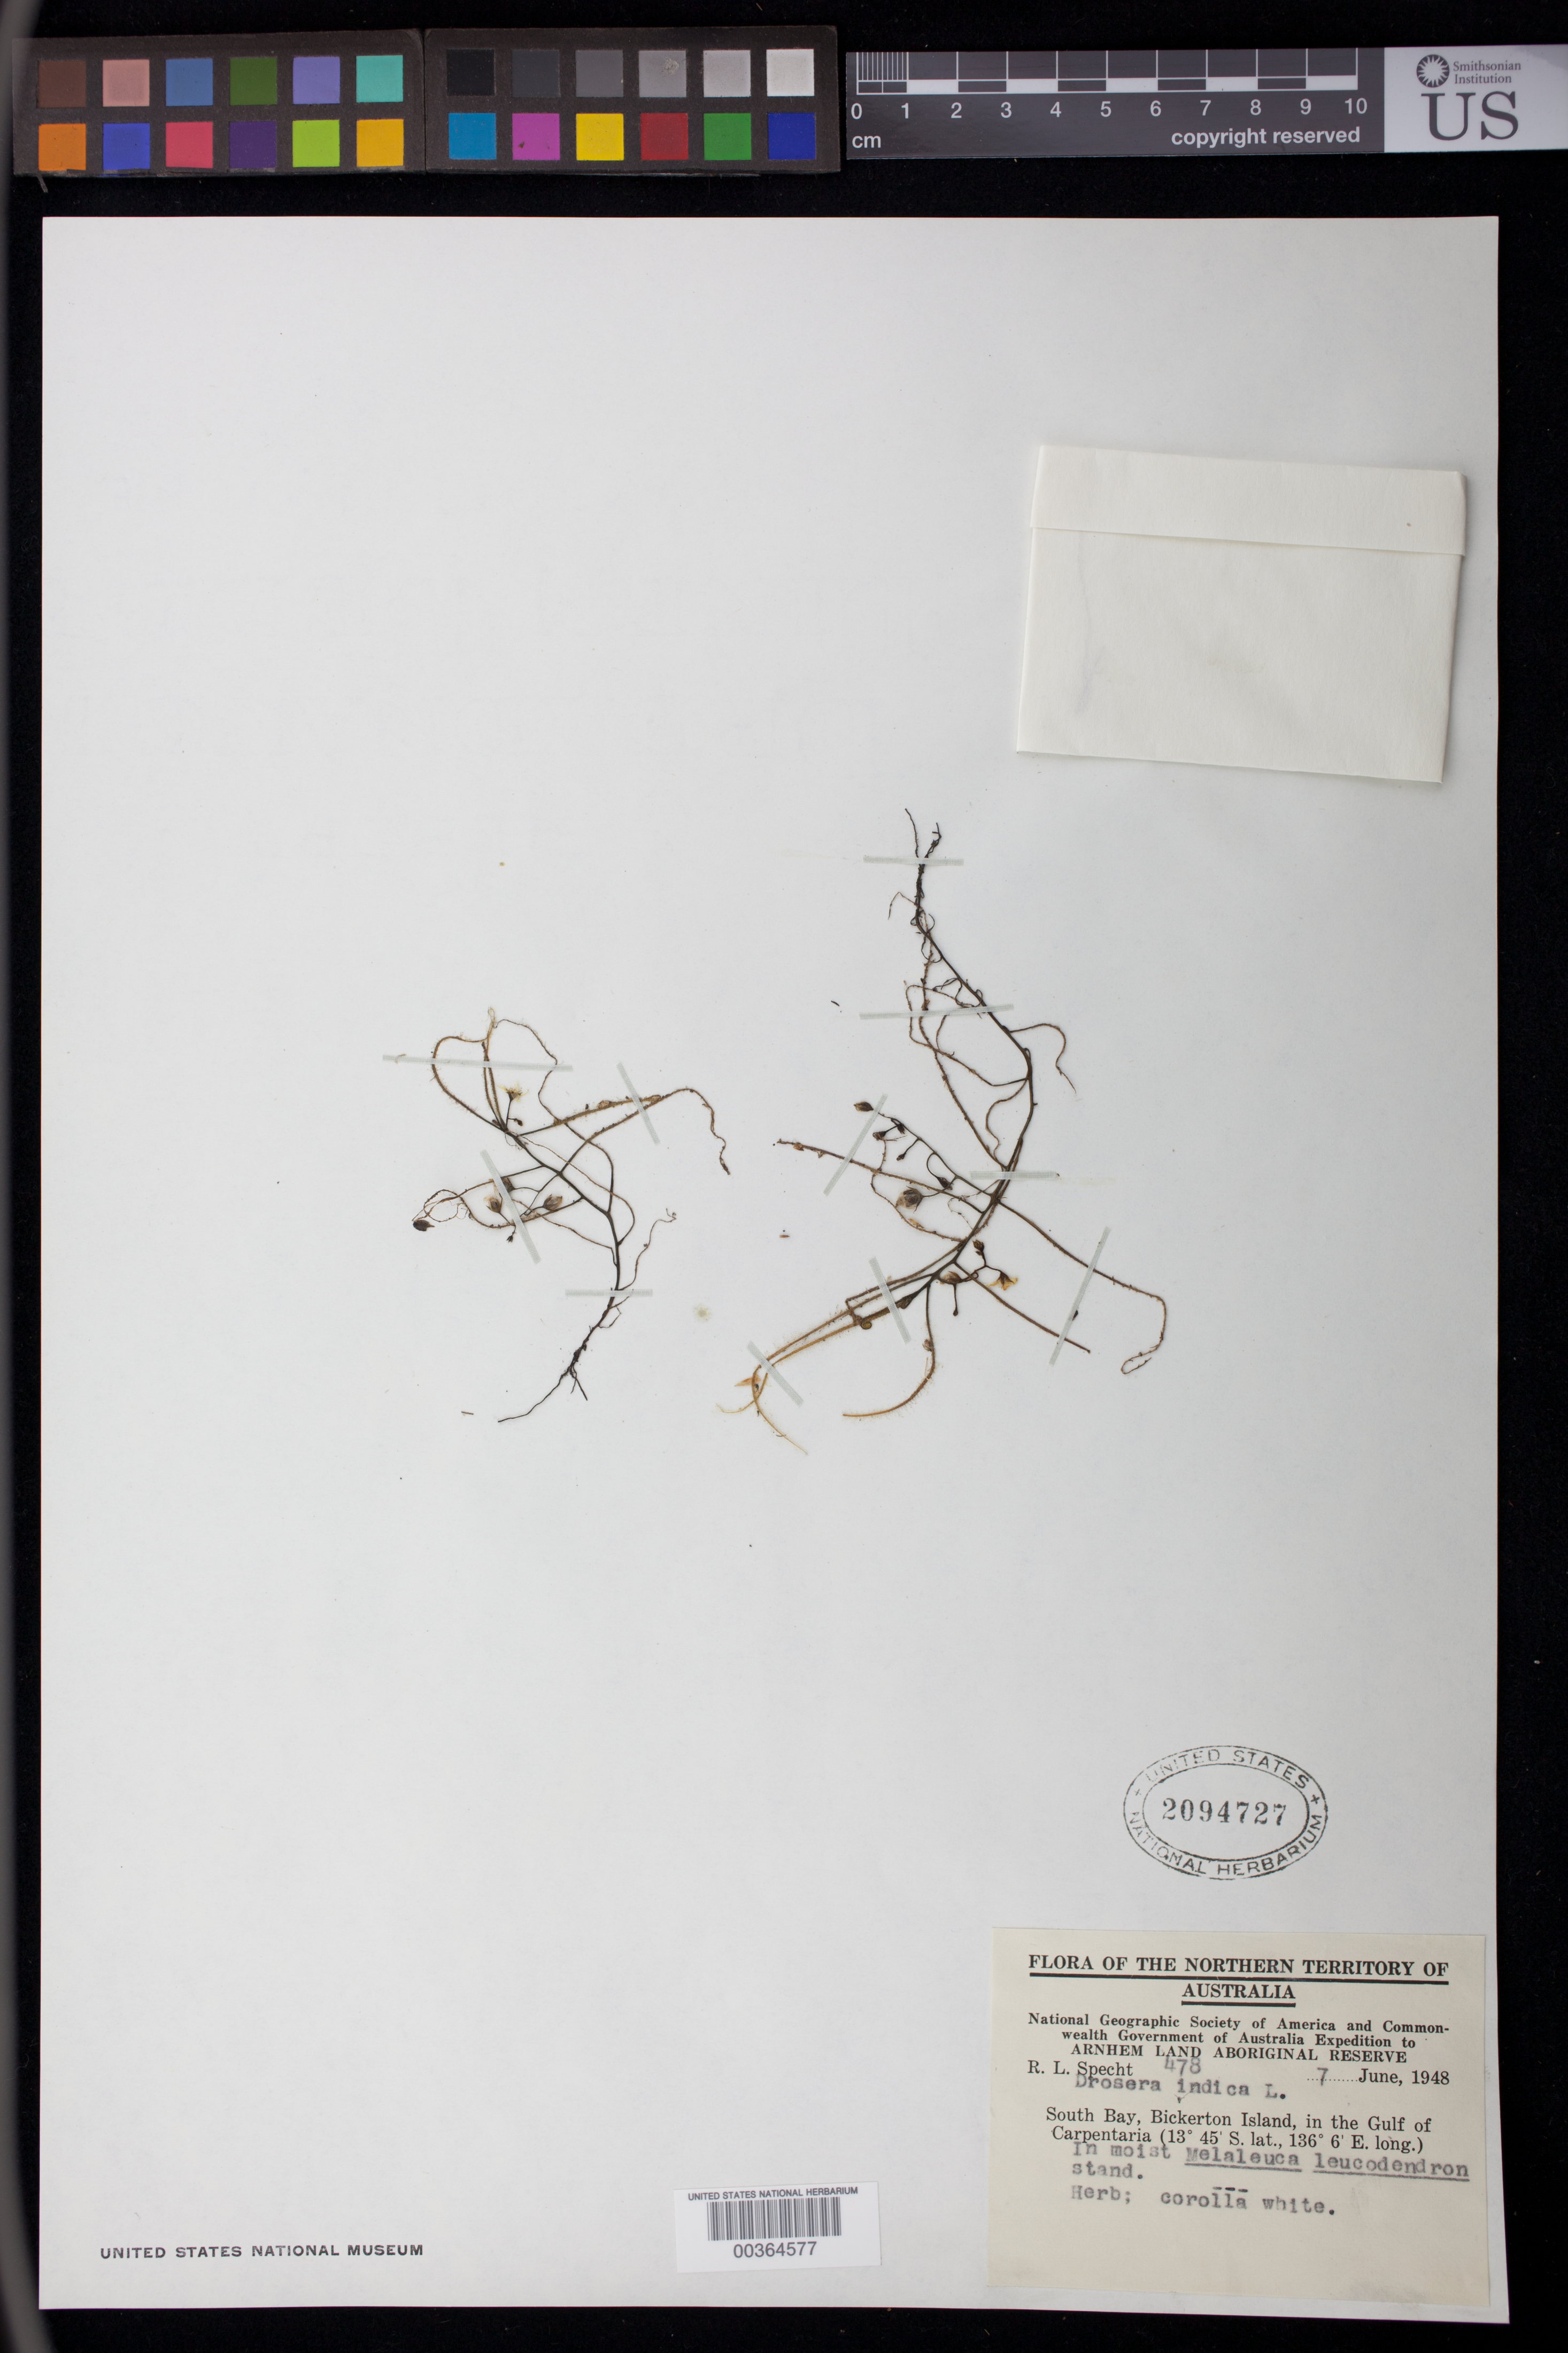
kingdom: Plantae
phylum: Tracheophyta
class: Magnoliopsida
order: Caryophyllales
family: Droseraceae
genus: Drosera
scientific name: Drosera indica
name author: L.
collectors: R. L. Specht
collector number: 478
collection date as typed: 07 Jun 1948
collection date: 1948-06-07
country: Australia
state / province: Northern Territory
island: Bickerton Island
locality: South bay, bickerton i., gulf of carpenteria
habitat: In moist Melaleuca leucodendron stand.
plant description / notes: Herb; corolla white.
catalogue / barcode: US 2094727